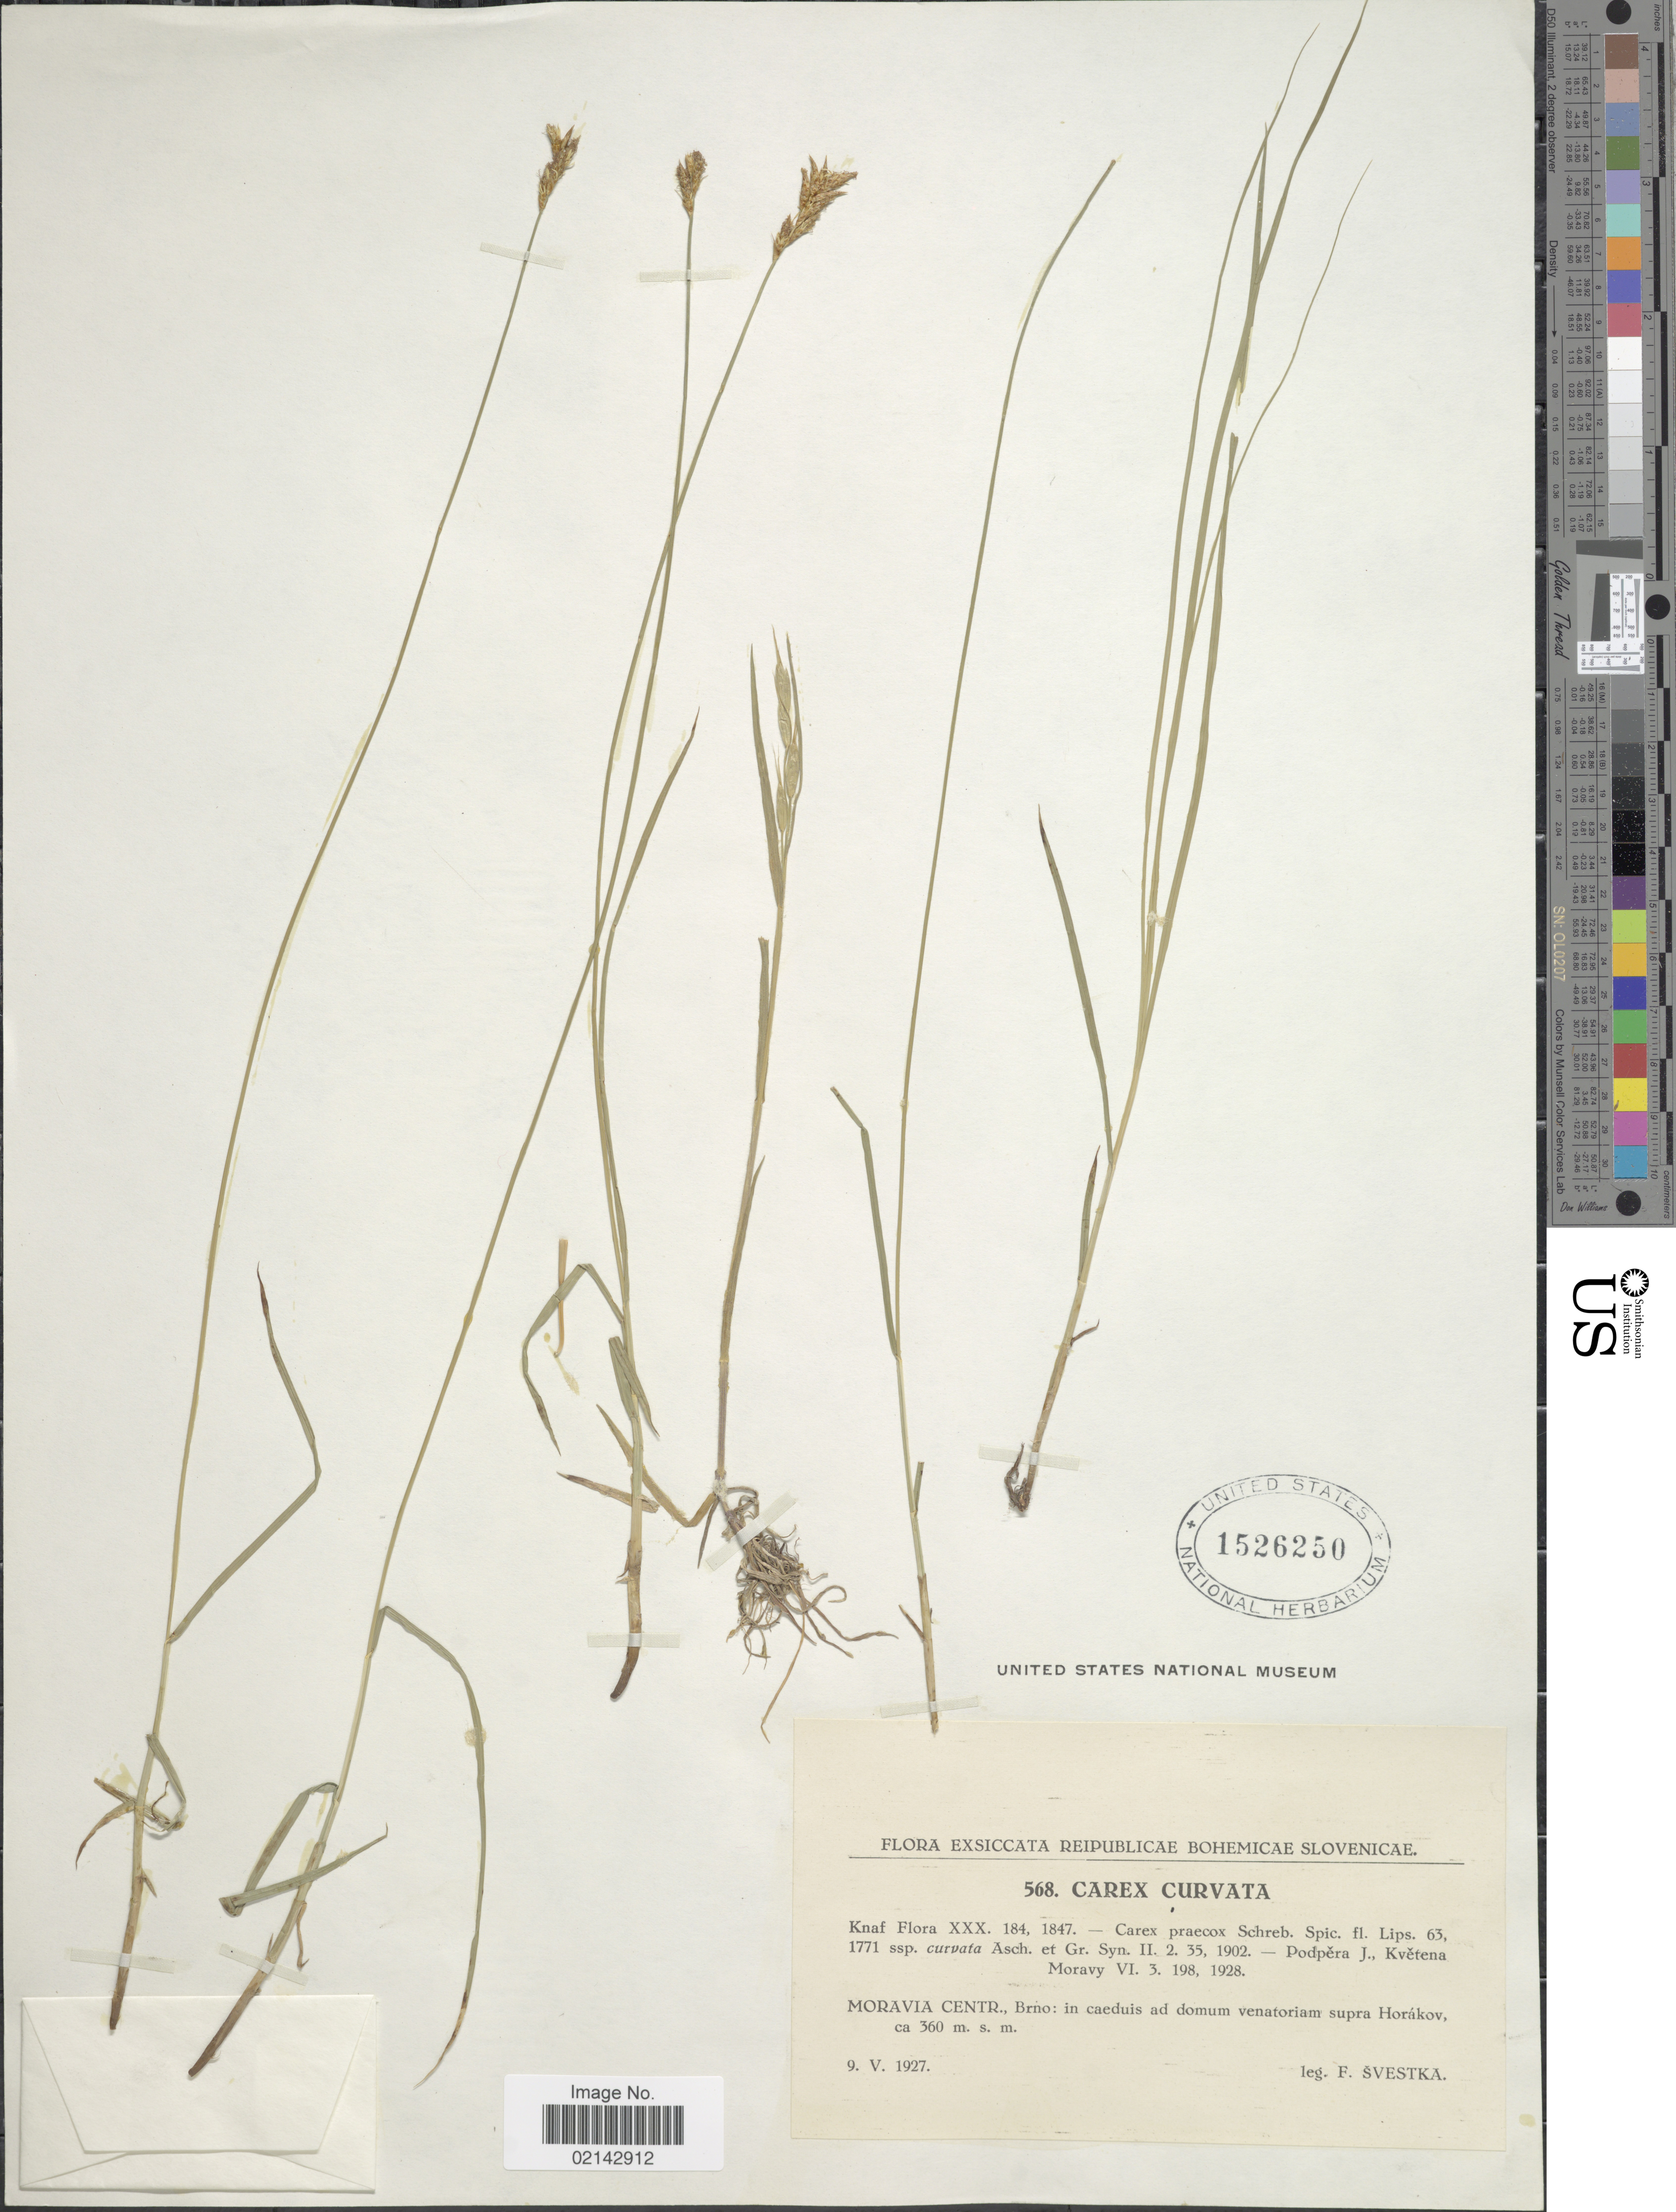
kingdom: Plantae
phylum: Tracheophyta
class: Liliopsida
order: Poales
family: Cyperaceae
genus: Carex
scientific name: Carex curvata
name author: Knaf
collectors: F. Svestka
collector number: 568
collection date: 1927-05-09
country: Czechia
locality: Reipublicae Bohemicae Slovenicae, Moravia Centr., Brno: in caeduis ad domum venatoriam supra Horakov.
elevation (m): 360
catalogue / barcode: US 1526250